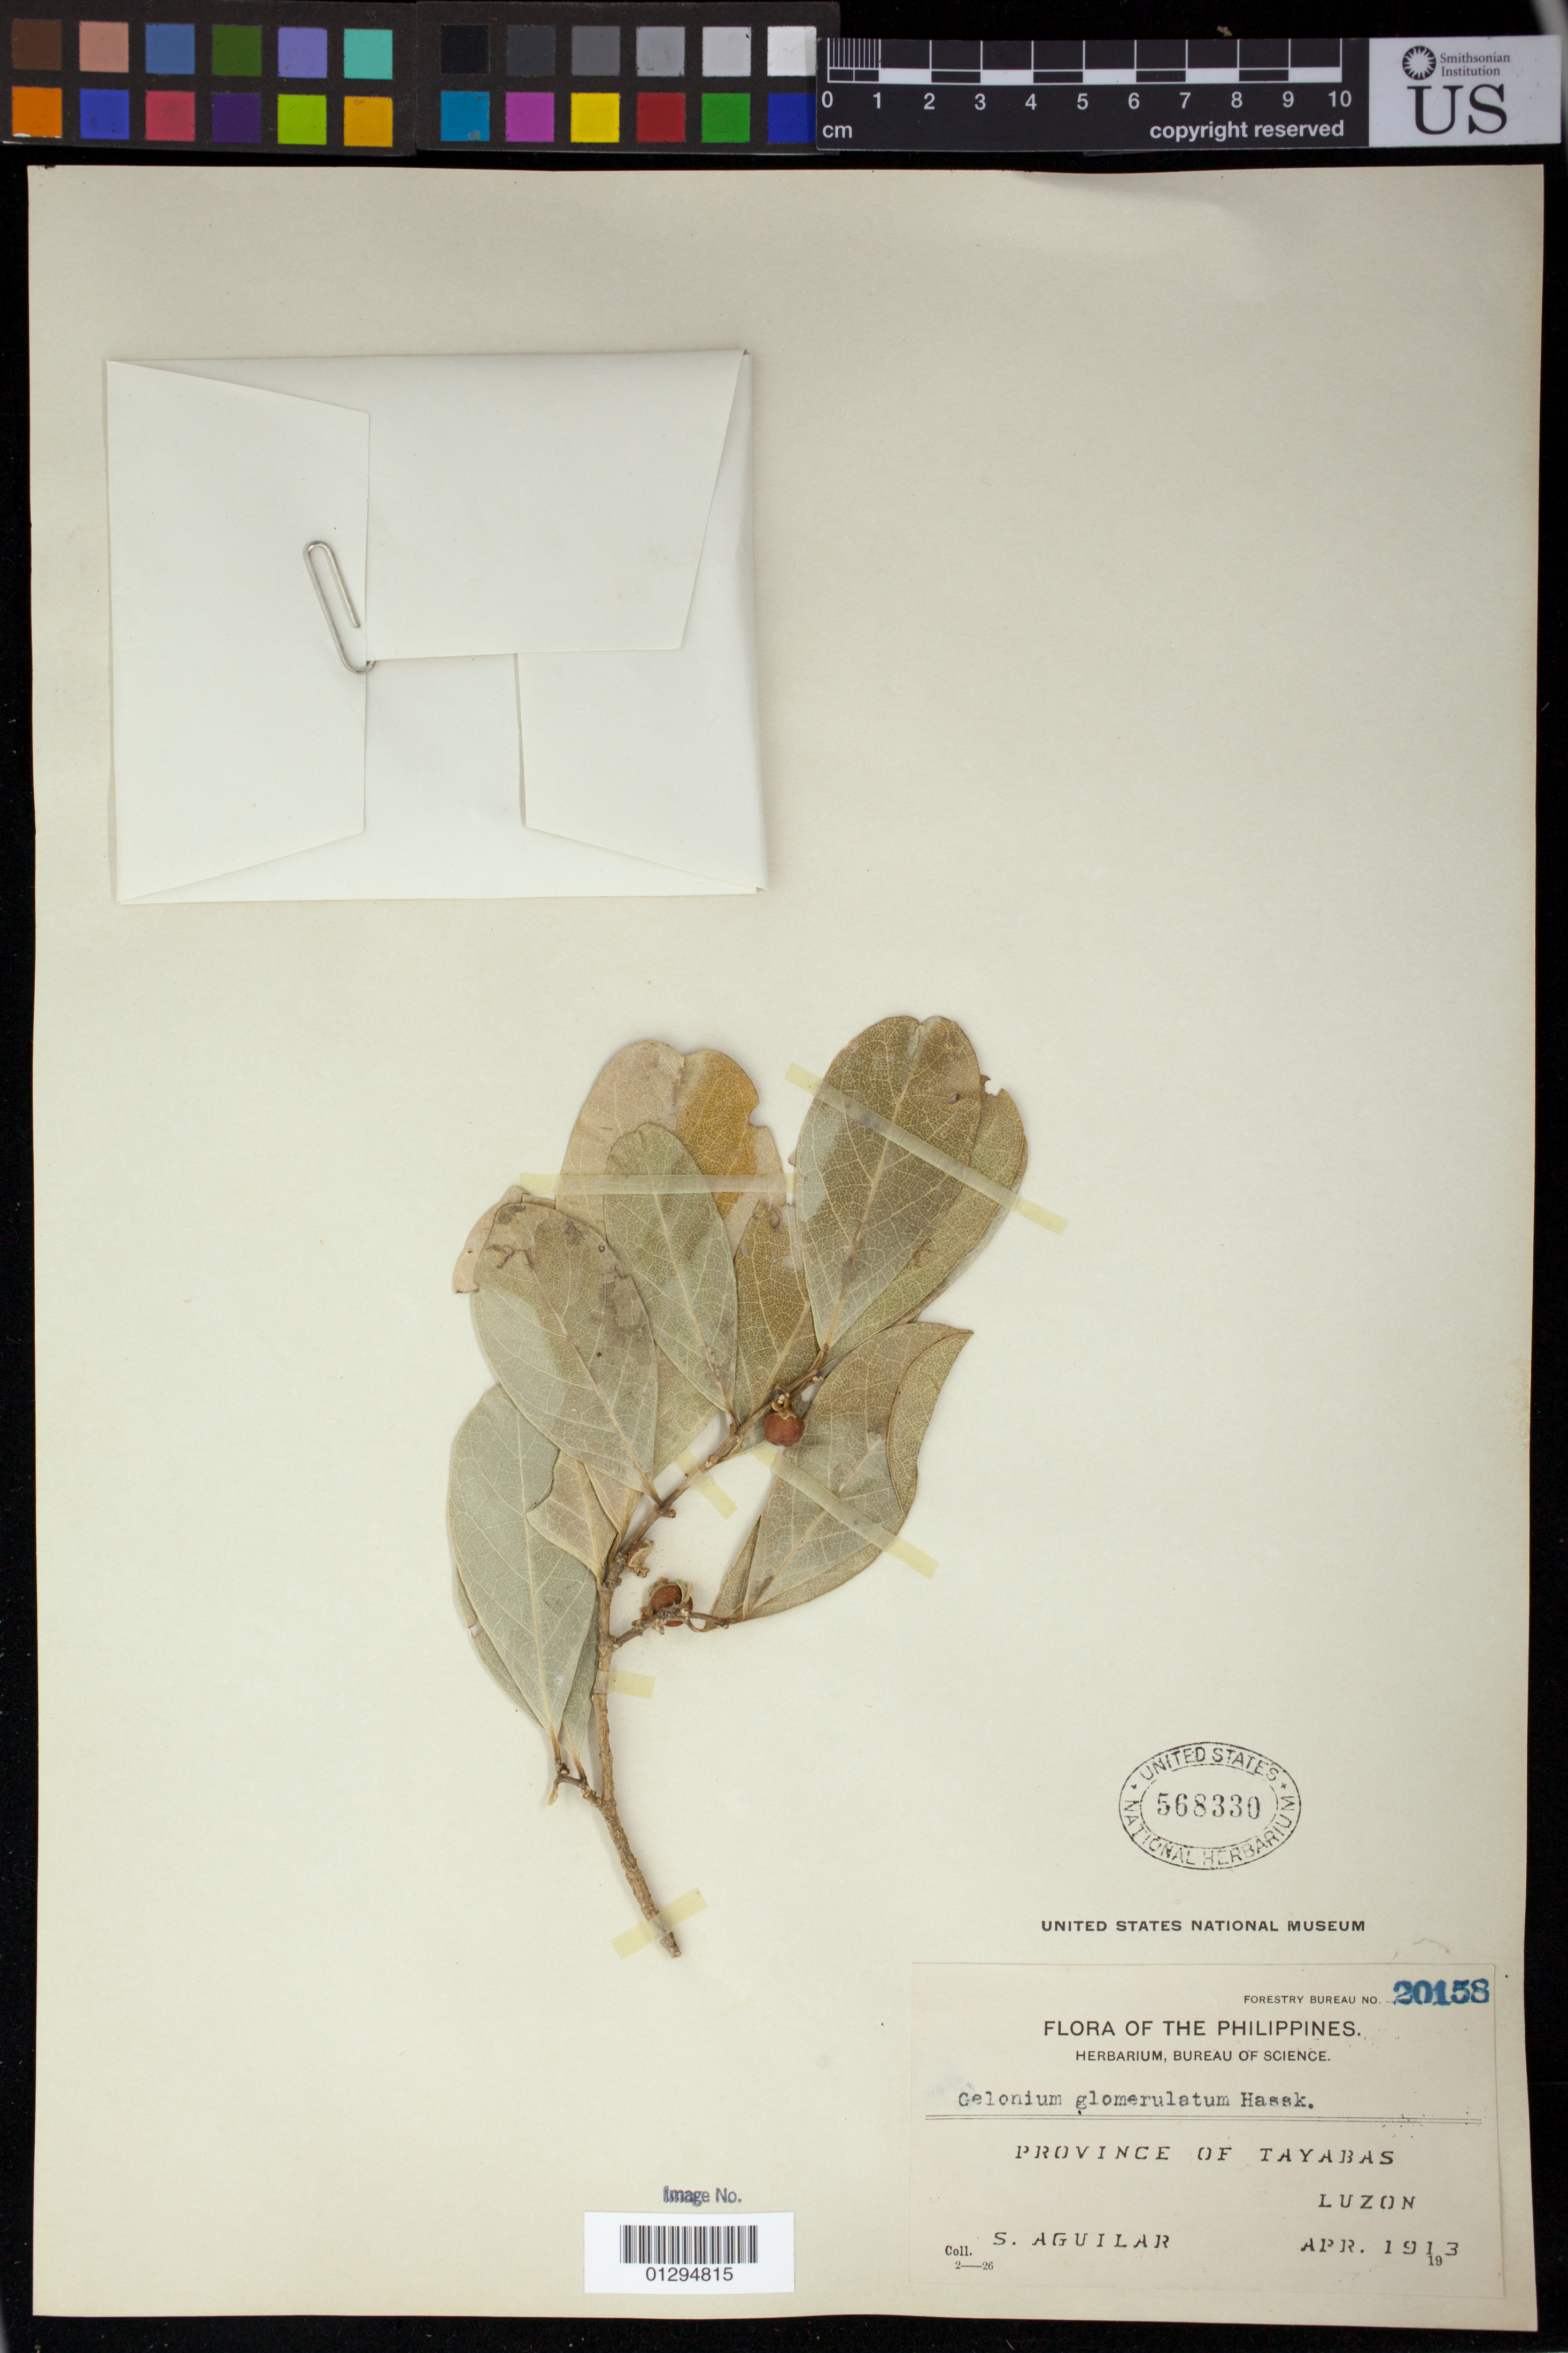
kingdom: Plantae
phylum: Tracheophyta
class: Magnoliopsida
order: Malpighiales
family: Euphorbiaceae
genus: Suregada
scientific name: Suregada glomerulata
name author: (Blume) Baill.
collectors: S. Aguilar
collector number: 20158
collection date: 1913-04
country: Philippines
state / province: Calabarzon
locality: Province of Tayabas, Luzon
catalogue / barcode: US 568330